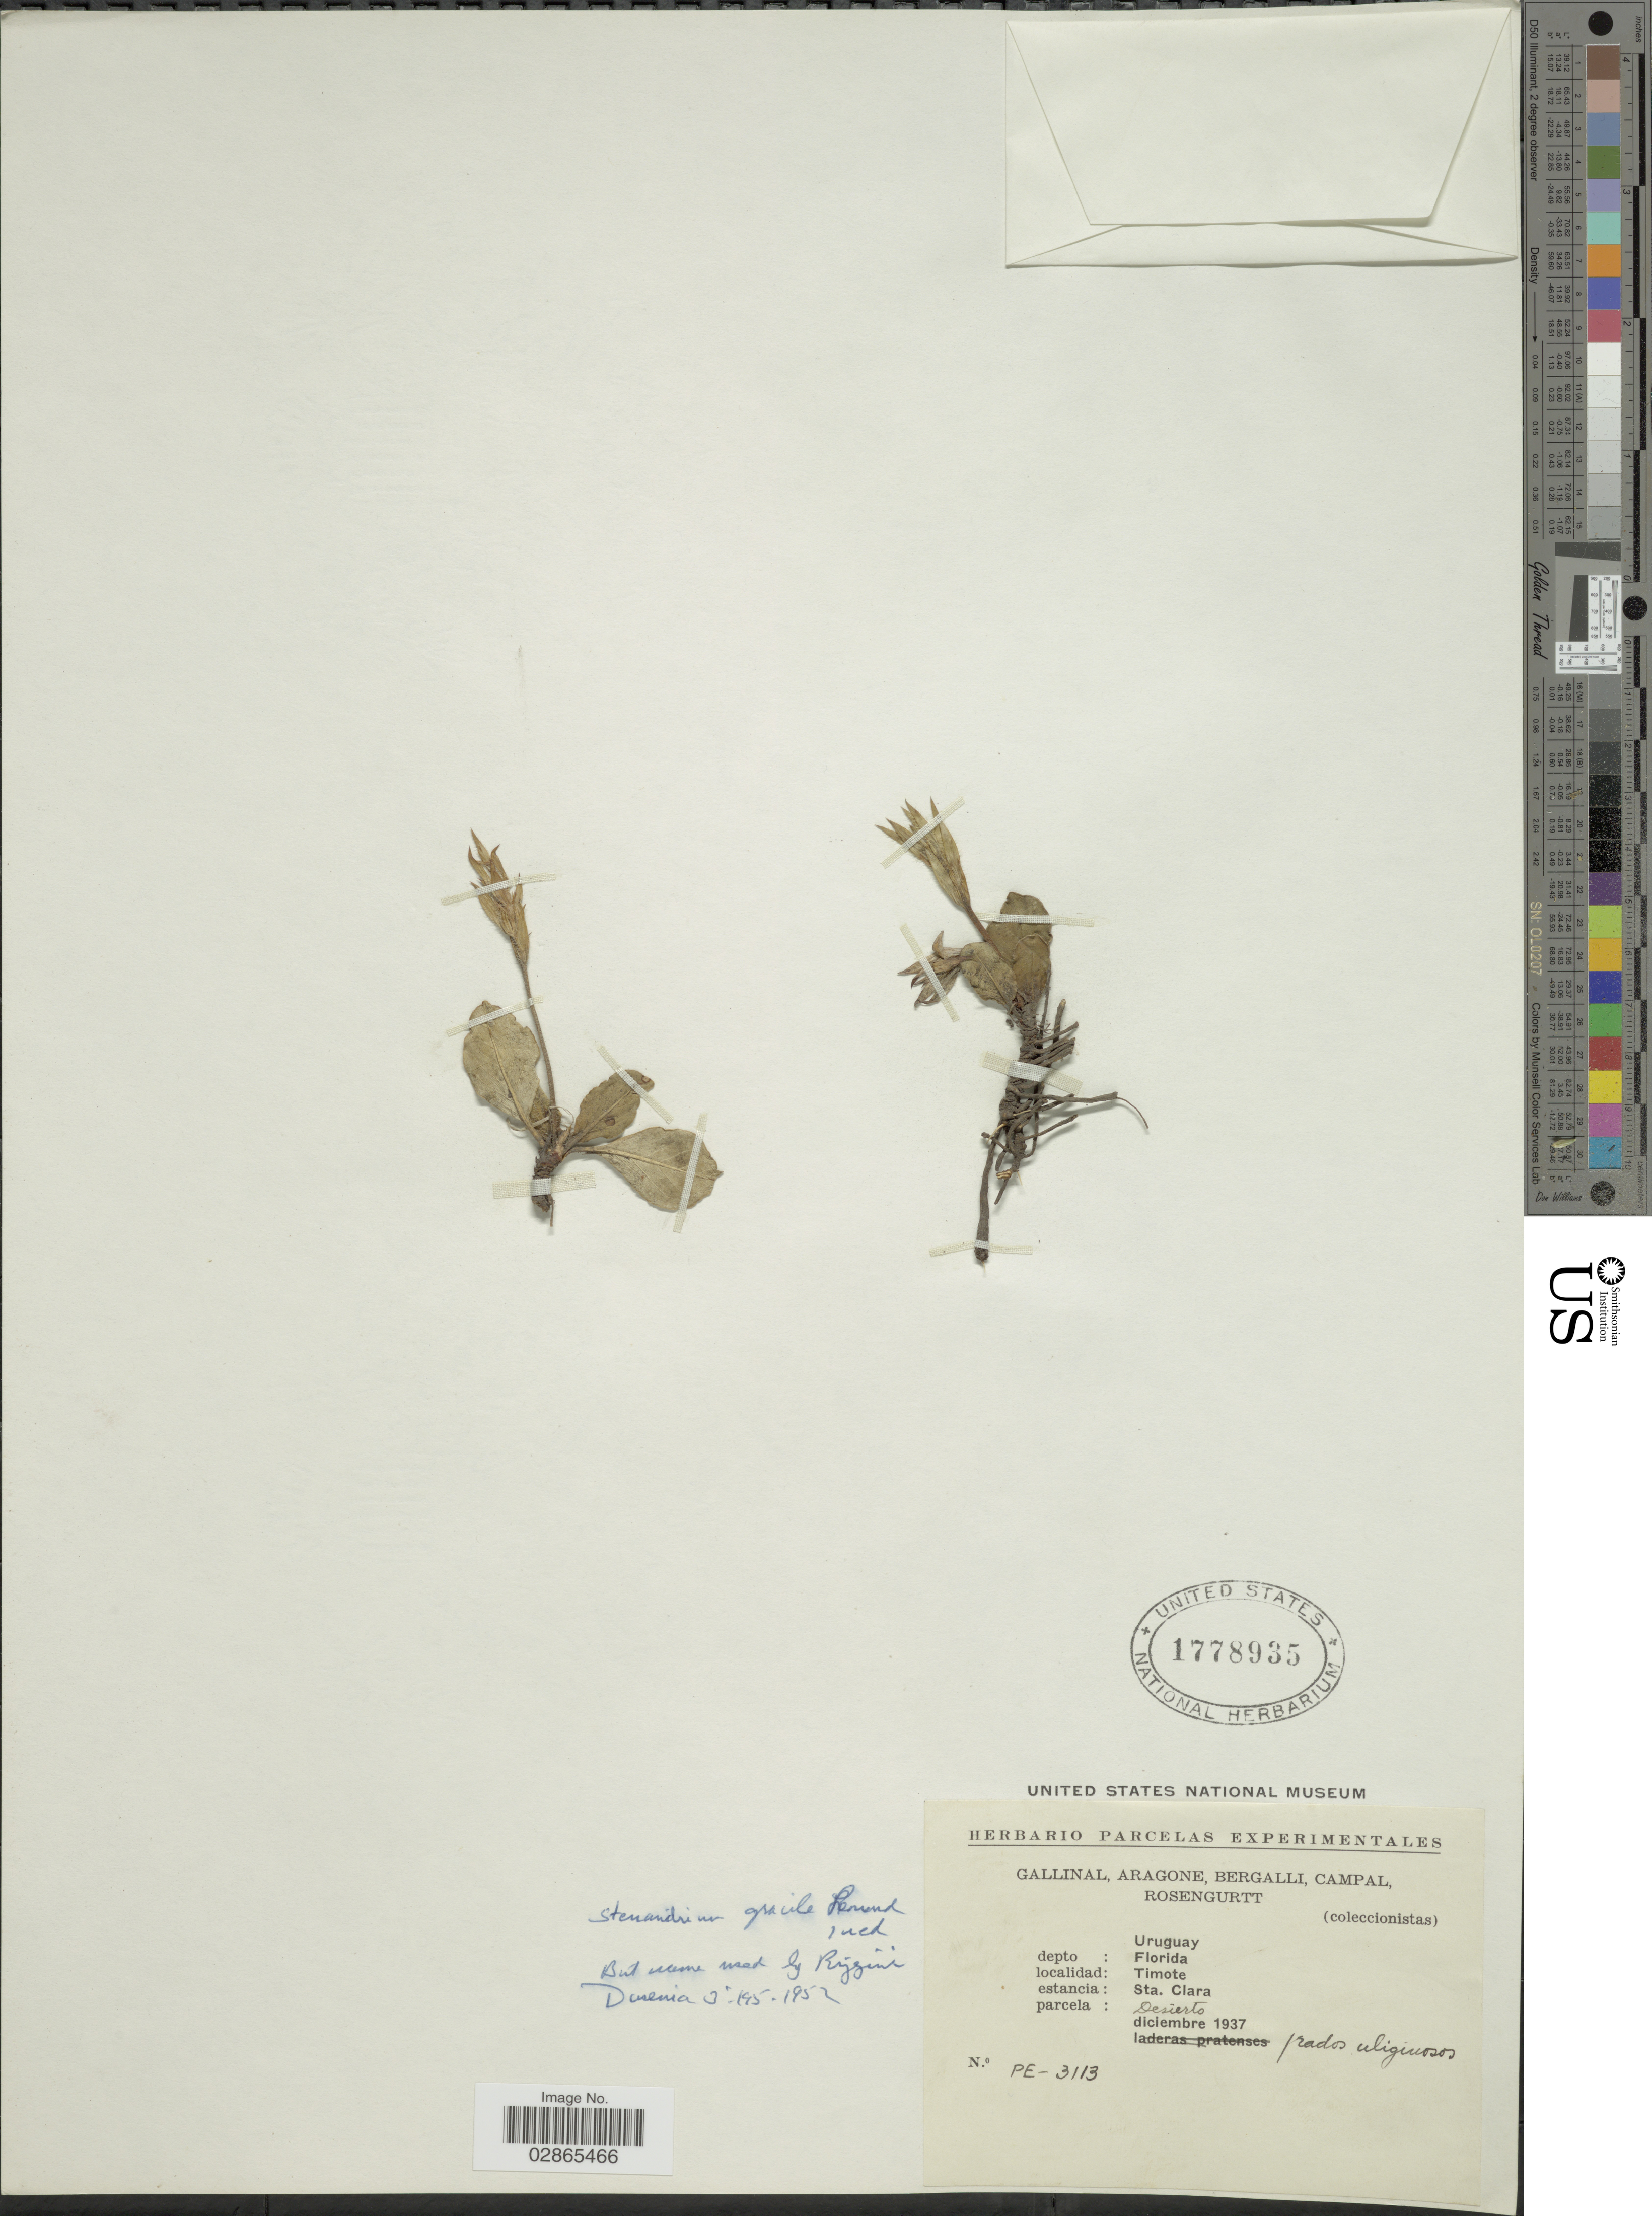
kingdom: Plantae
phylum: Tracheophyta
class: Magnoliopsida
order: Lamiales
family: Acanthaceae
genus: Stenandrium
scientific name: Stenandrium sp.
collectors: -. Gallinal, -- Aragone, -- Bergalli, -- Campal & Rosengurtt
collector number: PE-3113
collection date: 1937-12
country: Uruguay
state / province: Florida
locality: Depto: Florida. Timote, estancia: Sta. Clara.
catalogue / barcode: US 1778935